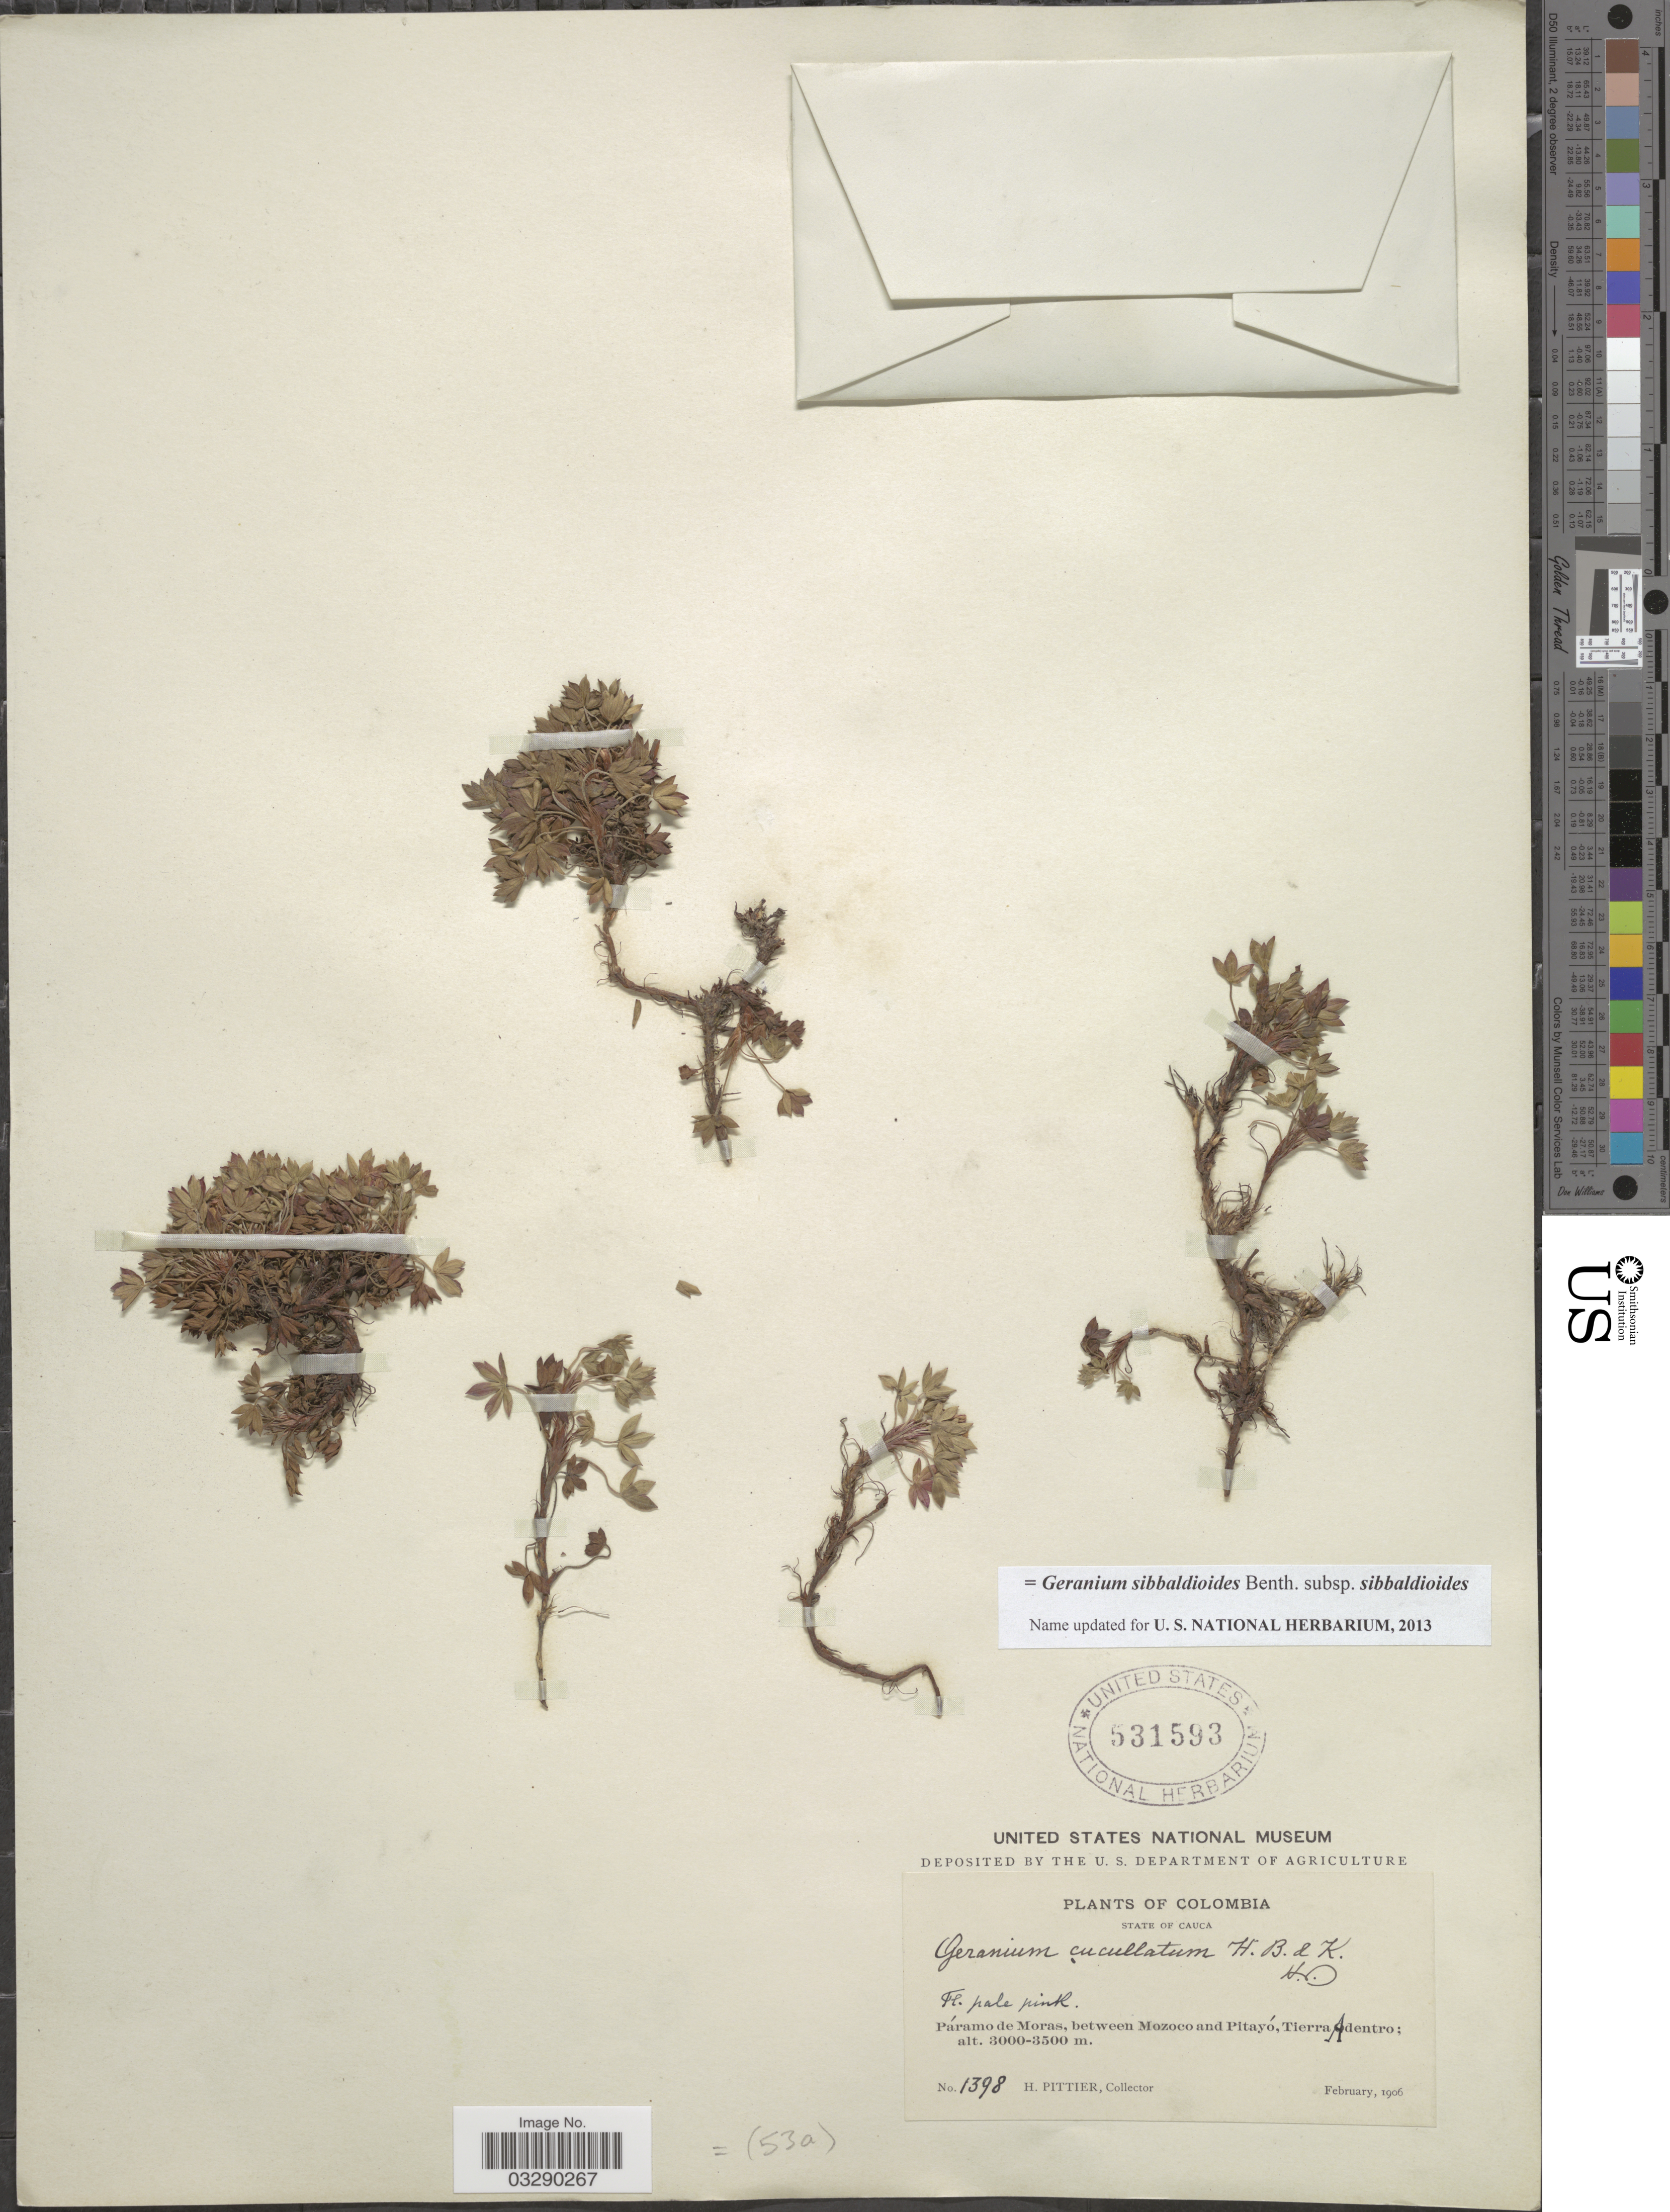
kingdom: Plantae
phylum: Tracheophyta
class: Magnoliopsida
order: Geraniales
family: Geraniaceae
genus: Geranium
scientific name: Geranium sibbaldioides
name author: Benth.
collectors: H. F. Pittier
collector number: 1398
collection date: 1906-02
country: Colombia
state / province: Cauca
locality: Páramo de Moras, between Mozoco and Pitayó, Tierra Adentro.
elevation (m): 3000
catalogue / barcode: US 531593